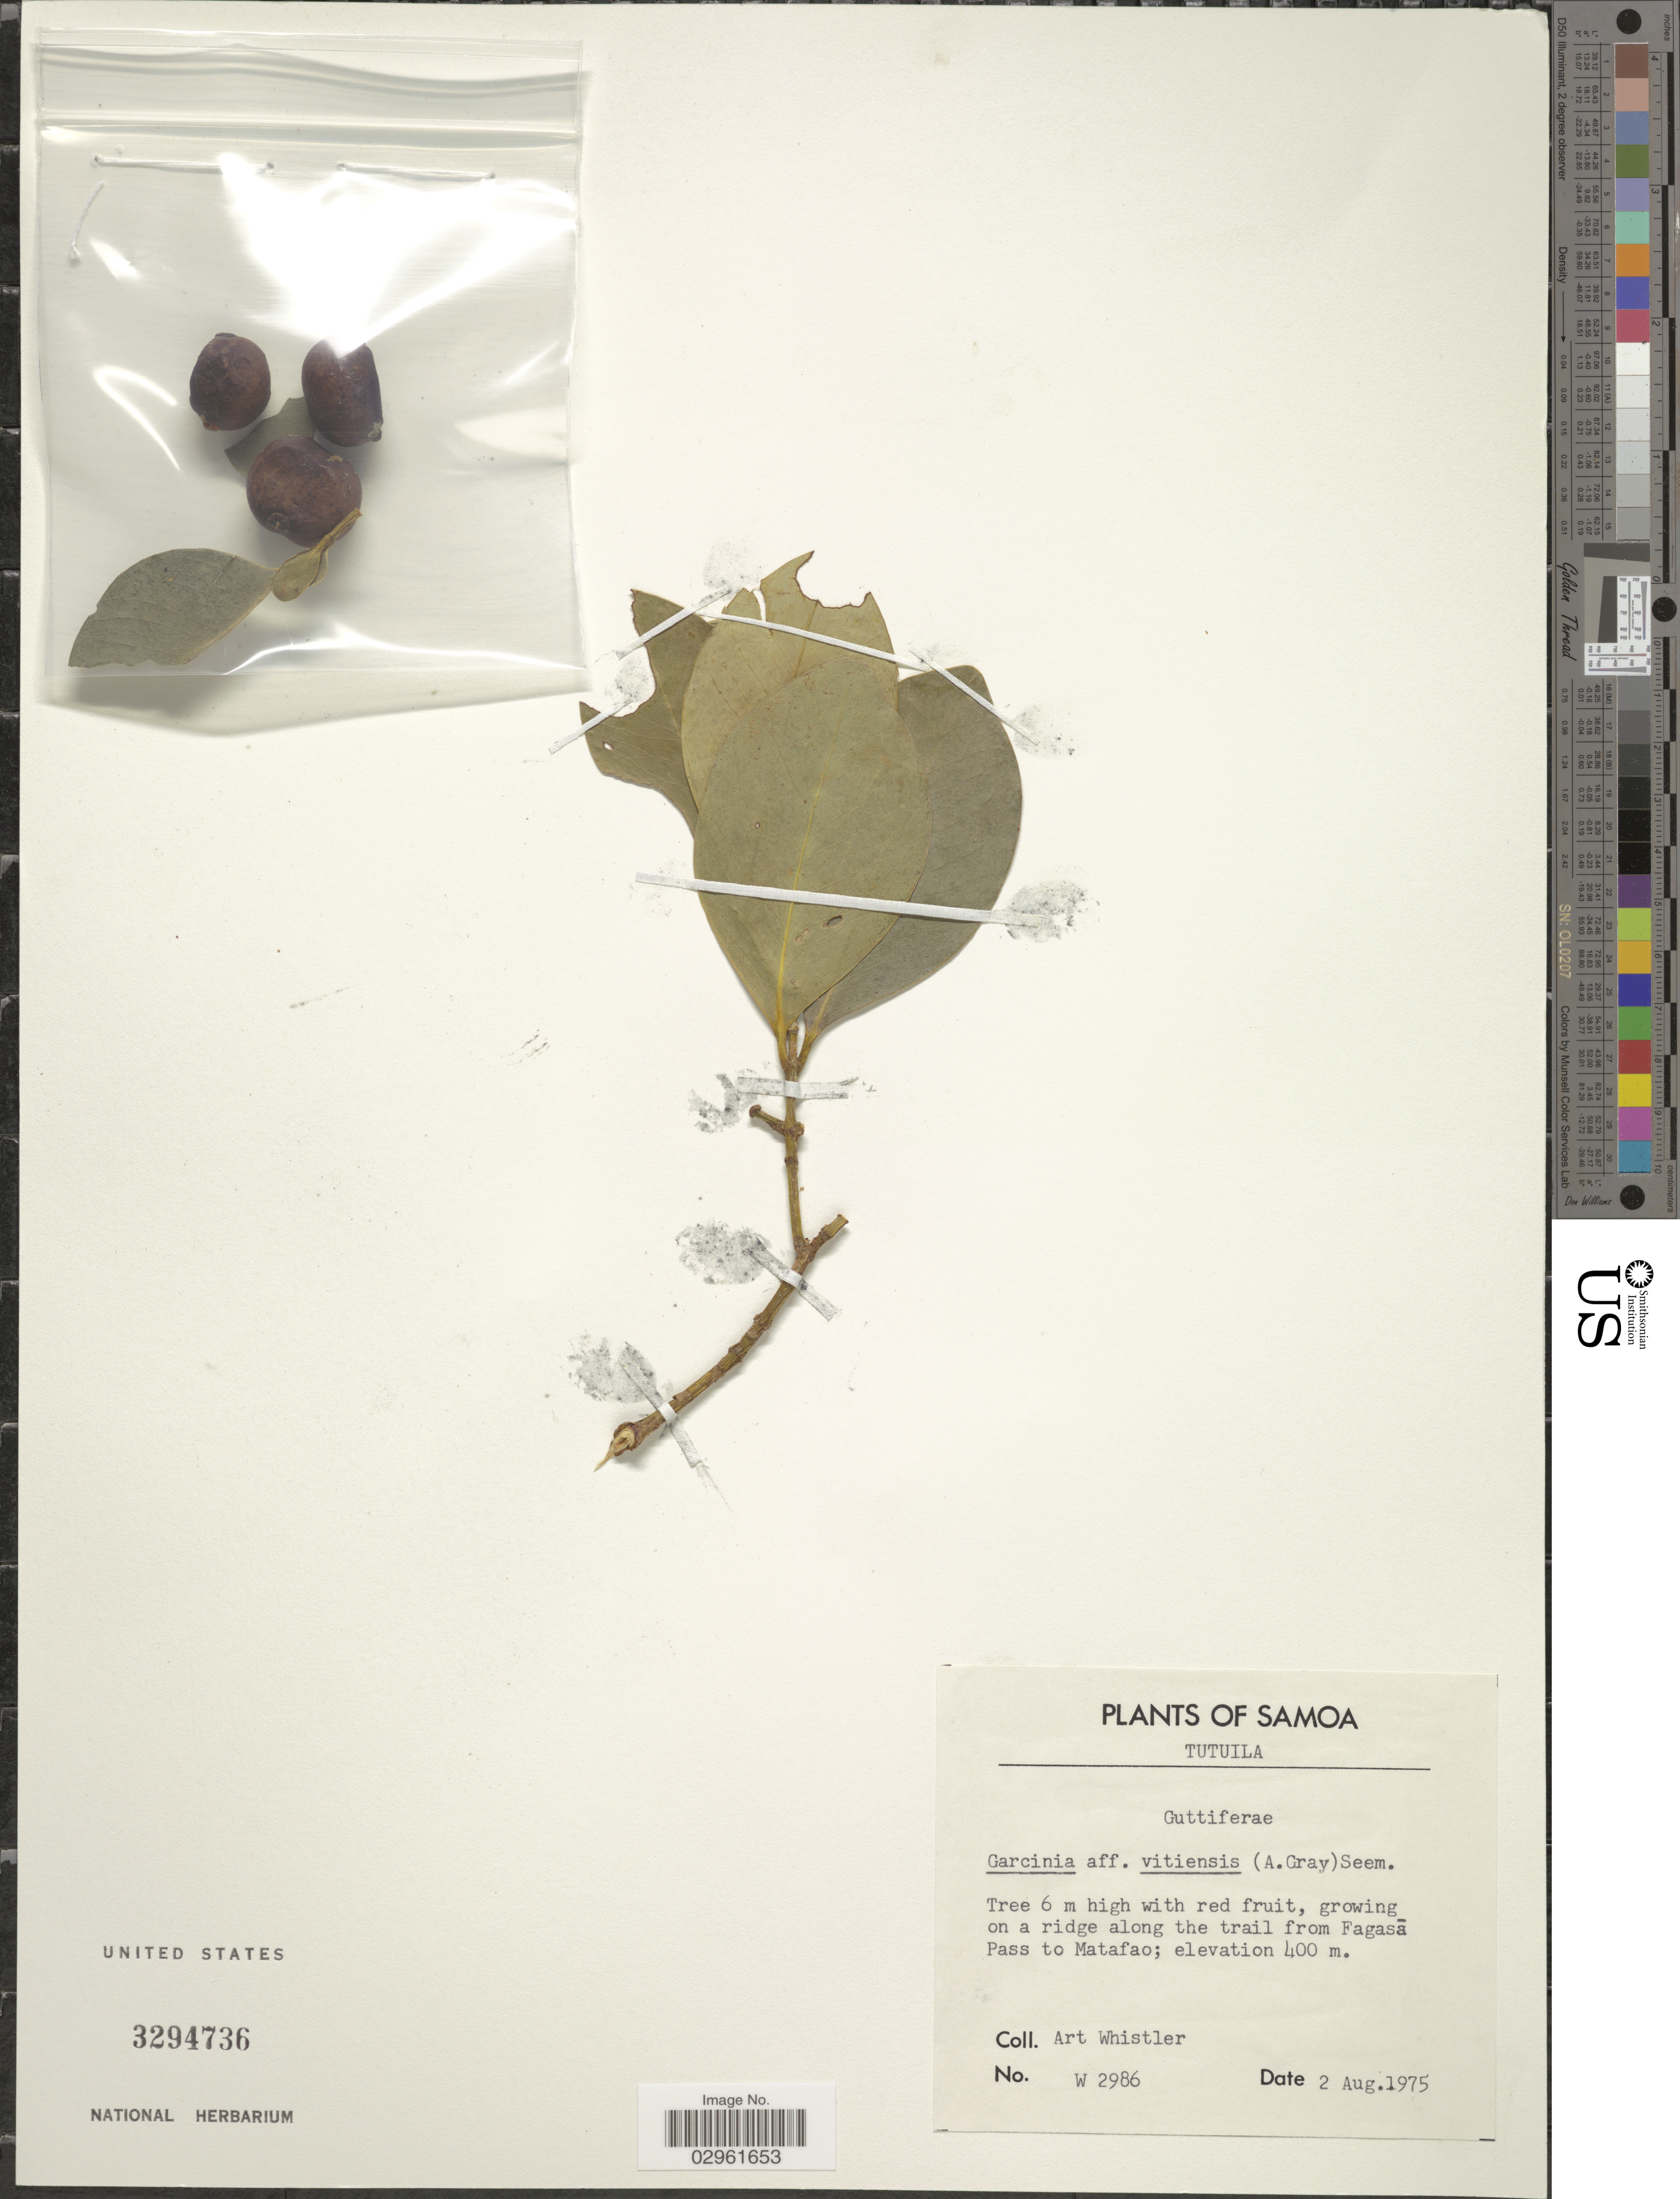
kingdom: Plantae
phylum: Tracheophyta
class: Magnoliopsida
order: Malpighiales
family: Clusiaceae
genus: Garcinia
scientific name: Garcinia vitiensis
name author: (A. Gray) Seem.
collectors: A. Whistler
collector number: W2986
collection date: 1975-08-02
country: American Samoa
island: Tutuila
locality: Samoa. Tutuila. On a ridge along the trail from Fagasa Pass to Matafao.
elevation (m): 400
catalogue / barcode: US 3294736